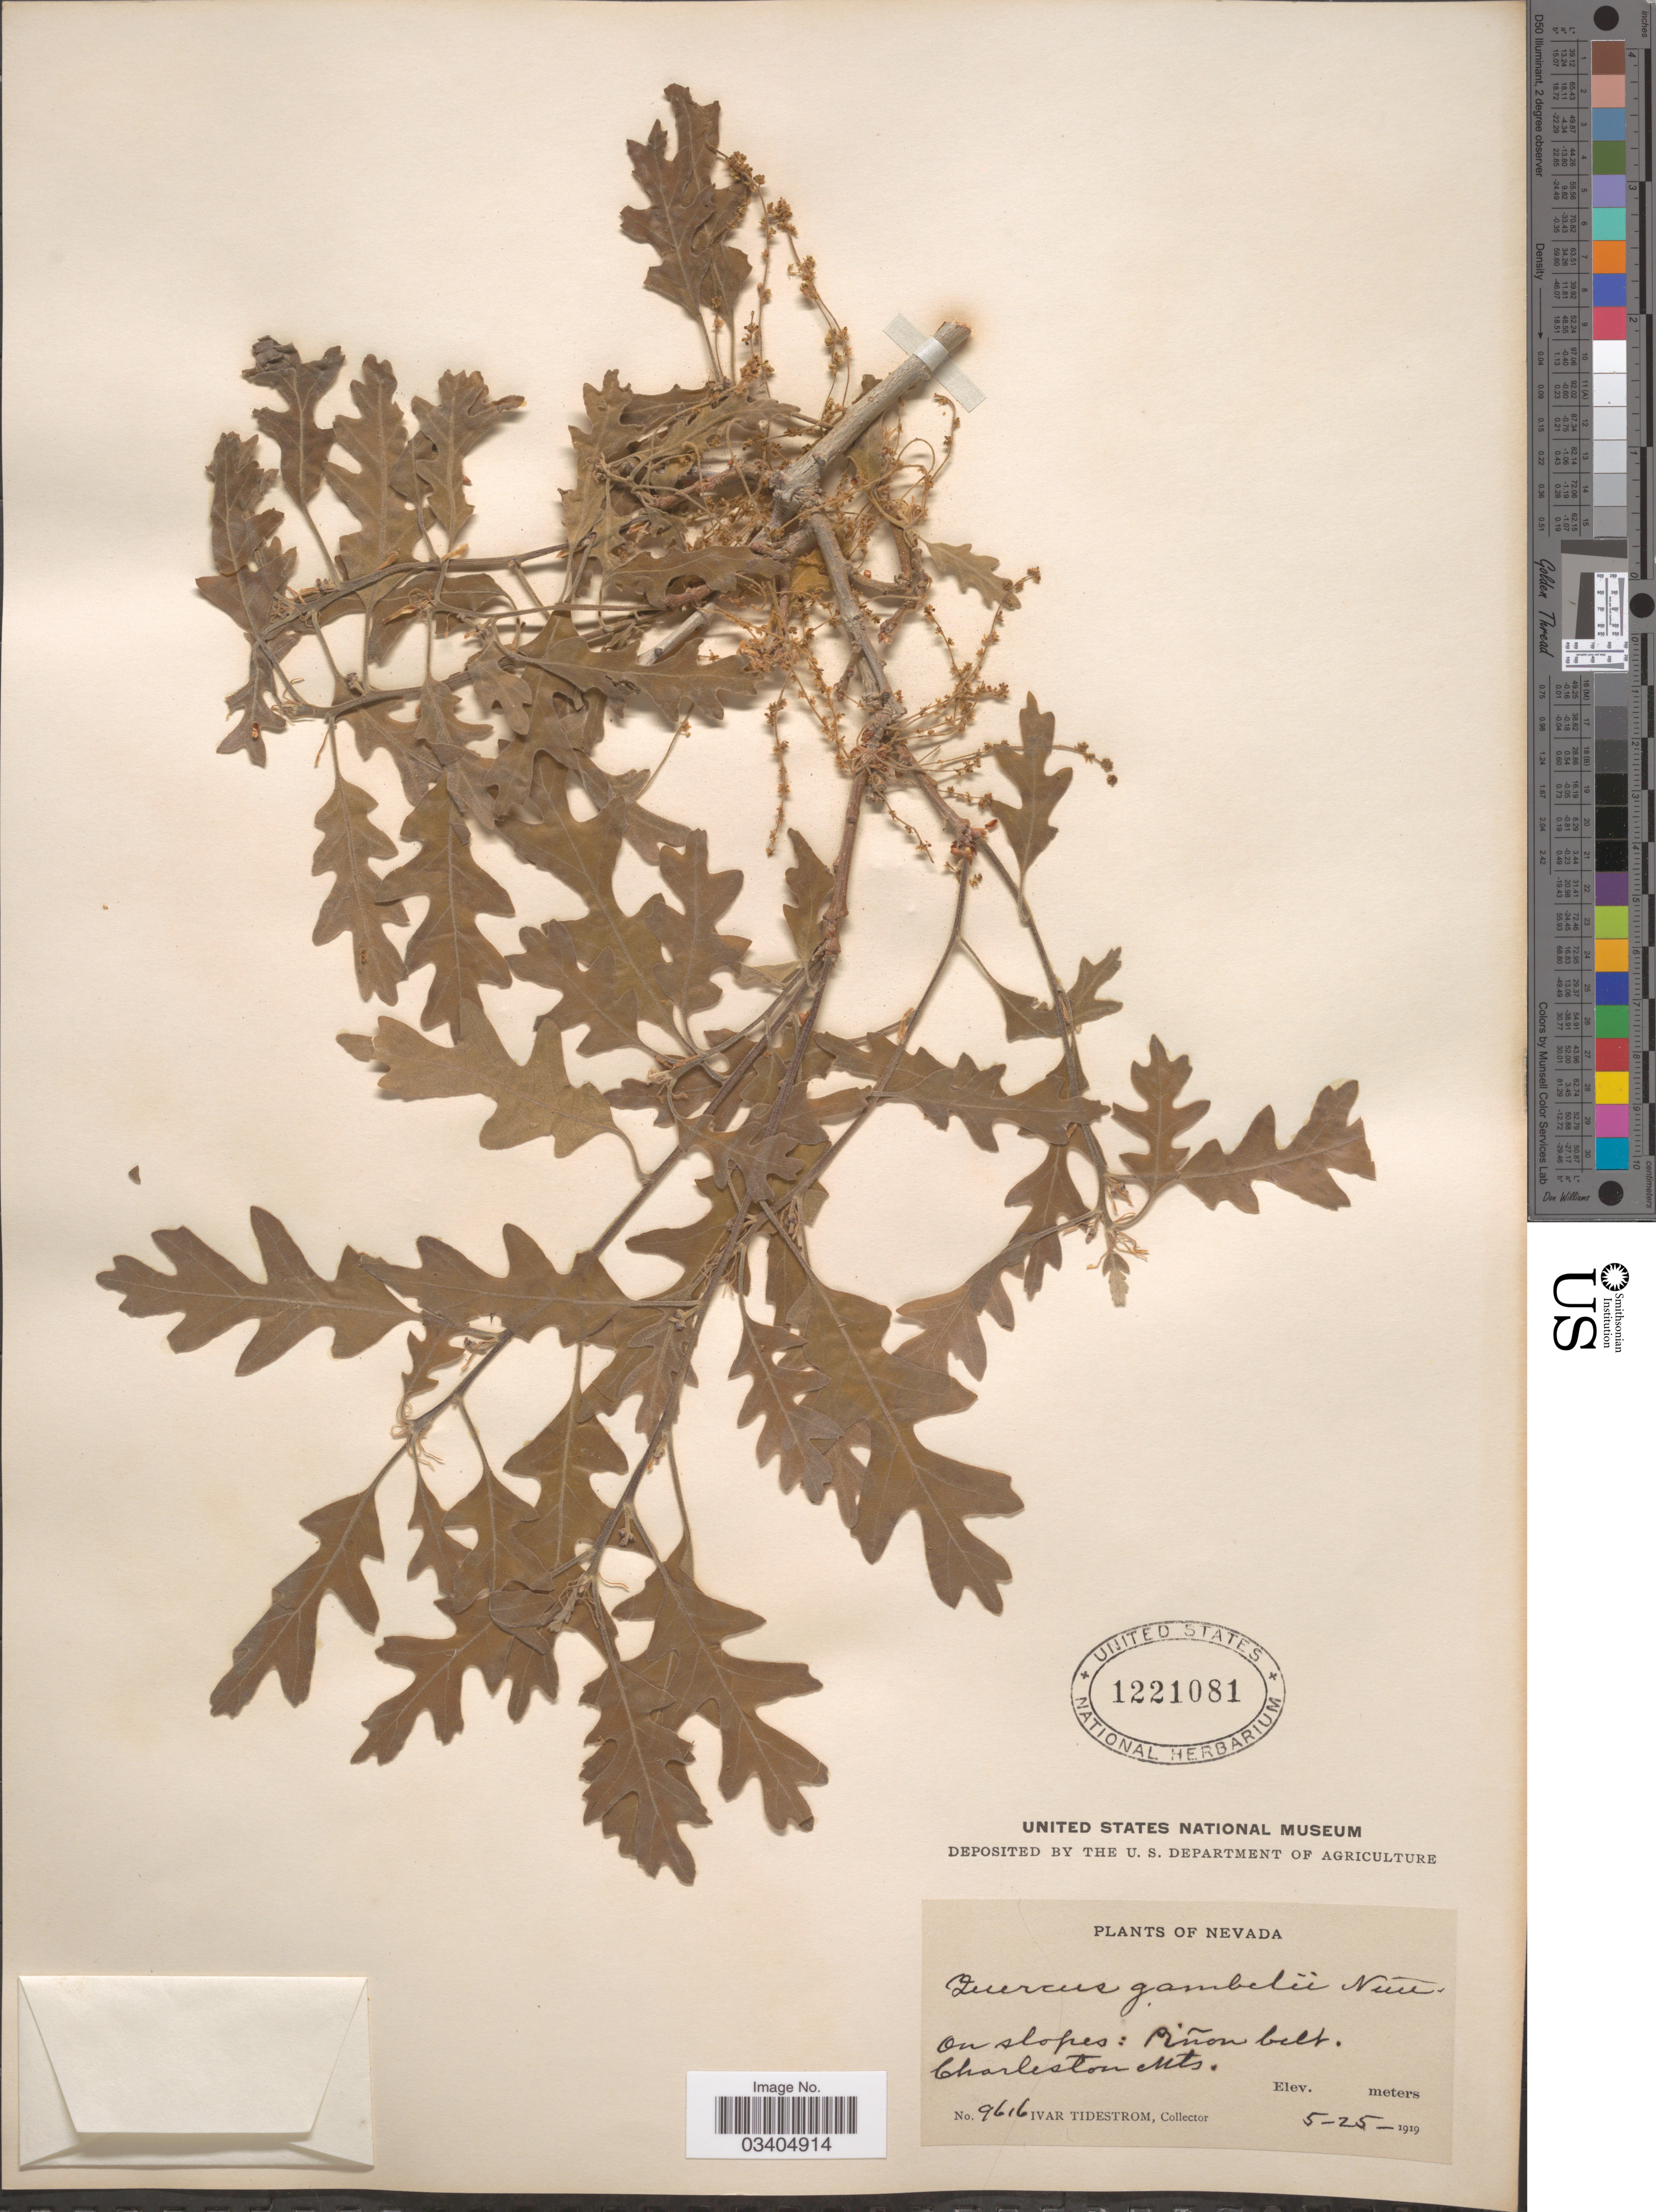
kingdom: Plantae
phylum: Tracheophyta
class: Magnoliopsida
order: Fagales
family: Fagaceae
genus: Quercus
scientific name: Quercus gambelii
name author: Nutt.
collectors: I. F. Tidestrom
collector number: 9616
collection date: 1919-05-25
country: United States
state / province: Nevada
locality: On slopes: Piñon belt. Charleston Mts.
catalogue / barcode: US 1221081